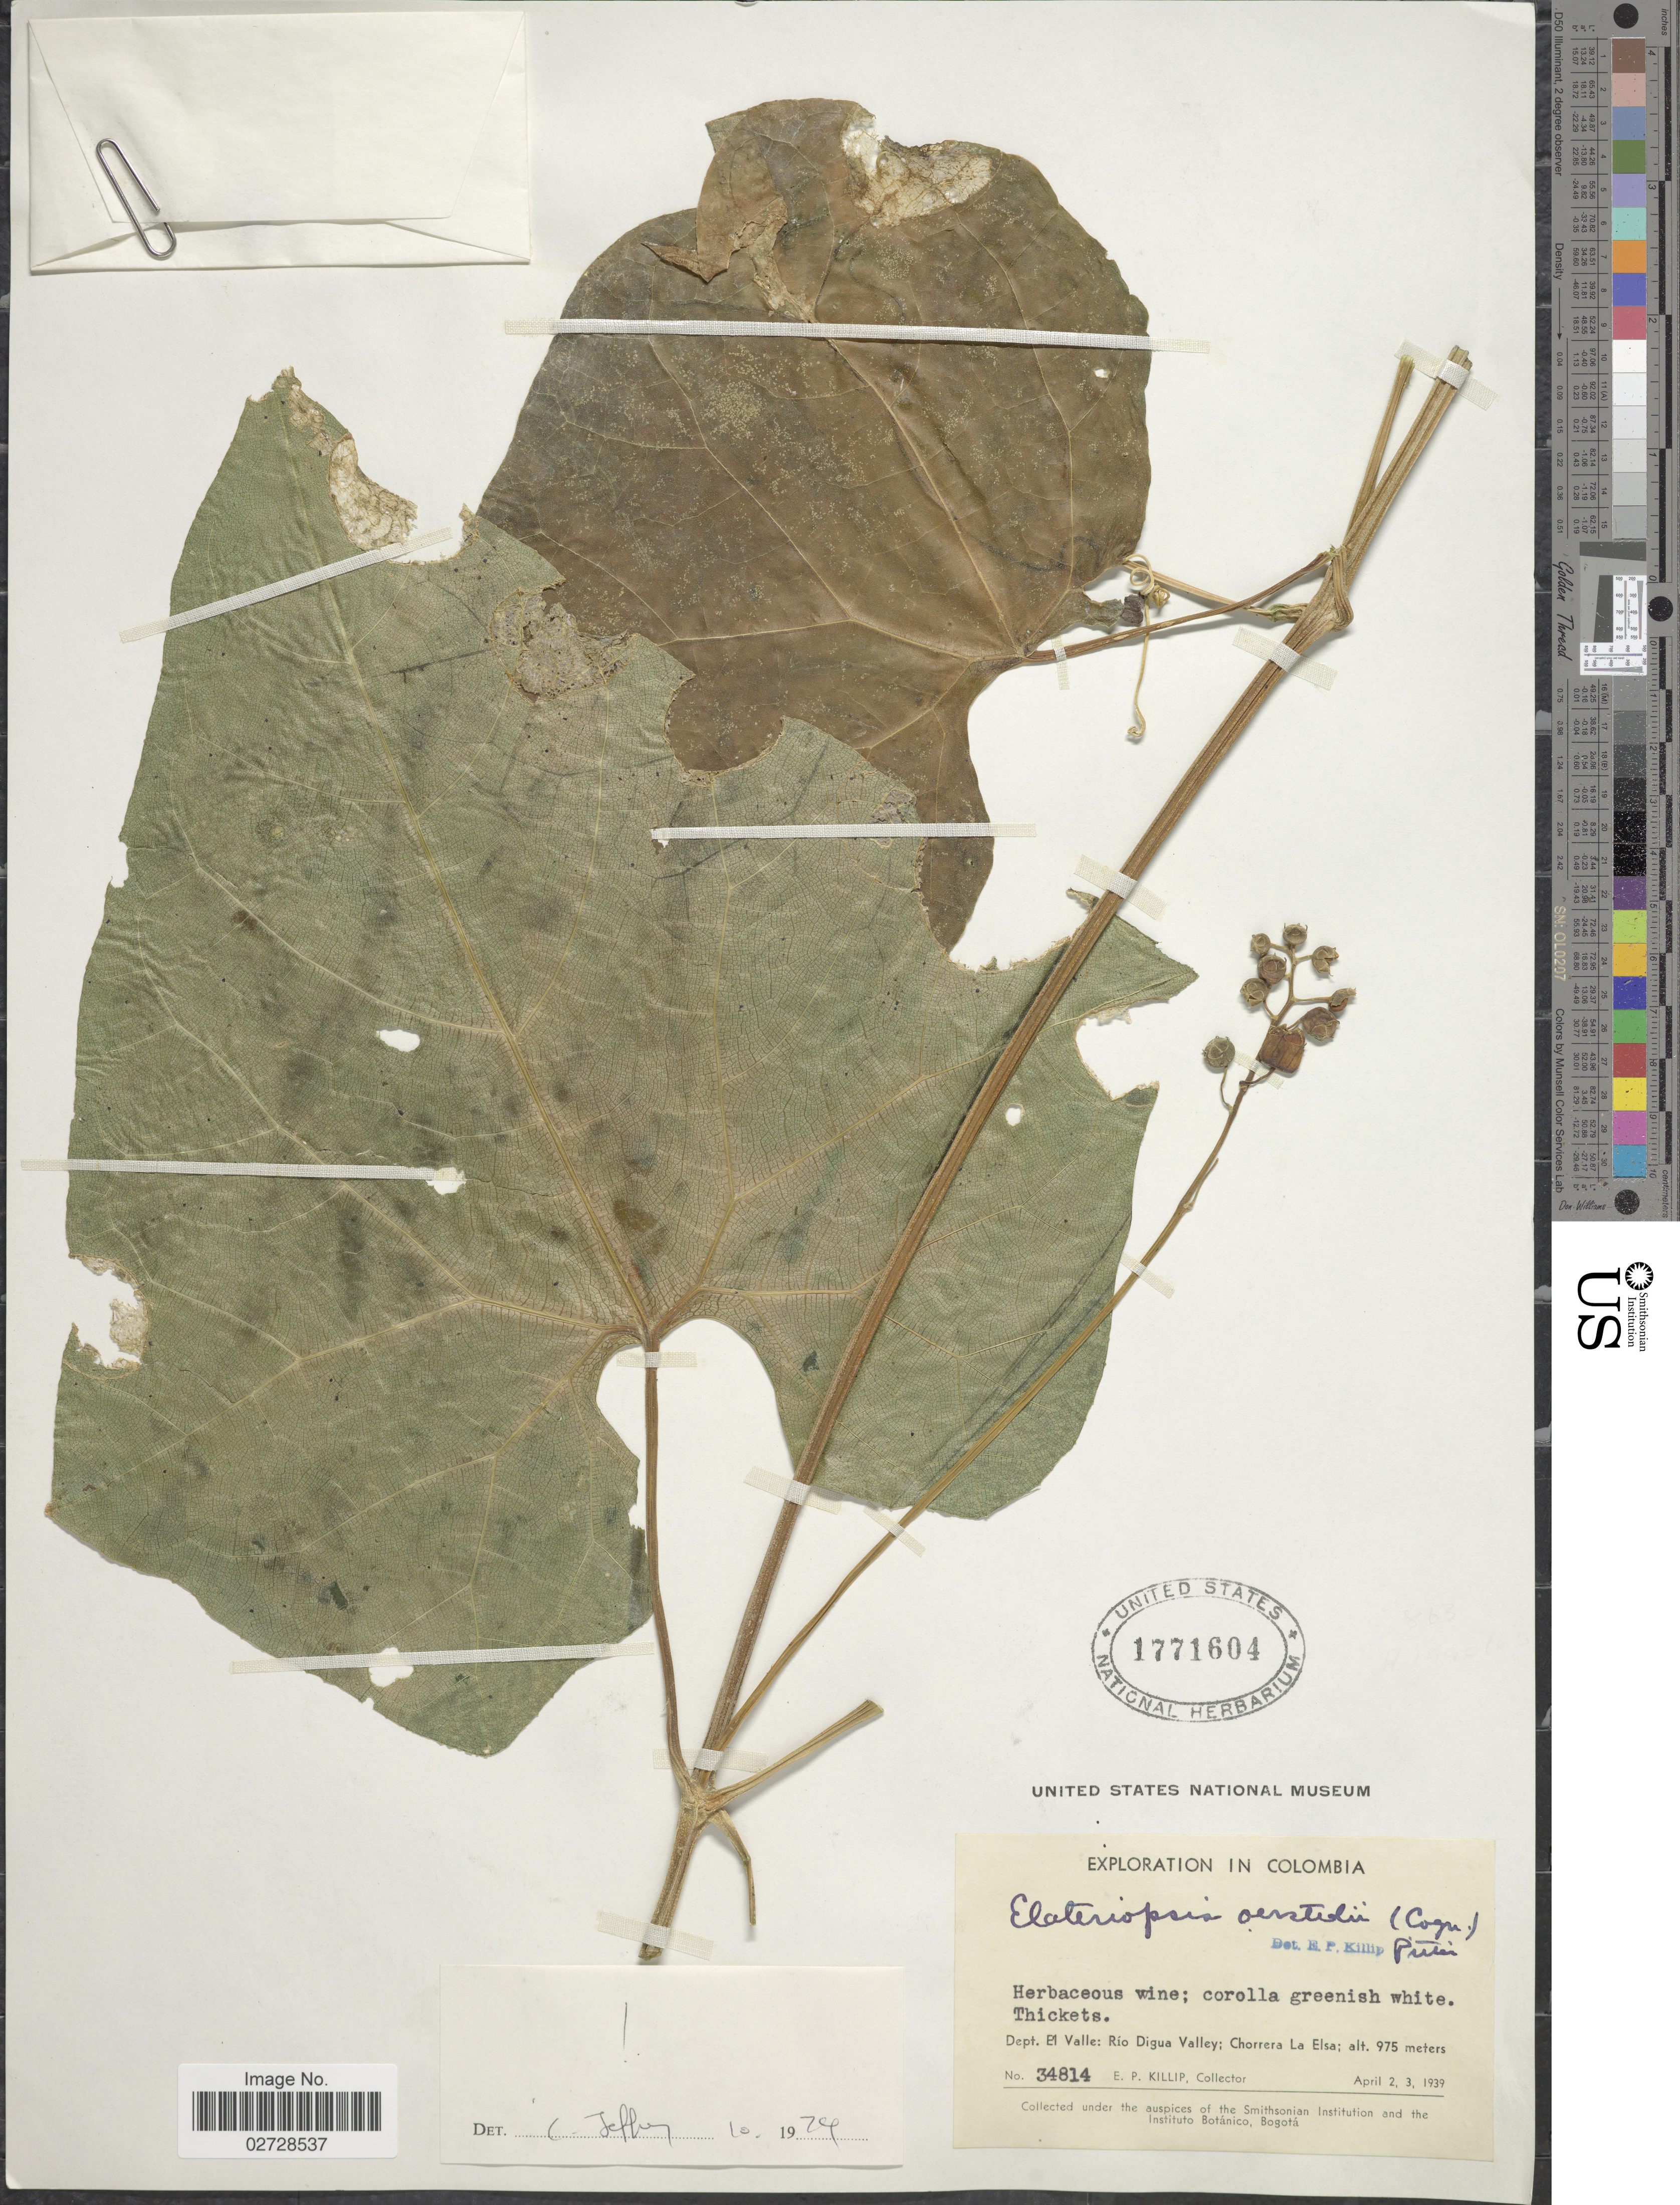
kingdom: Plantae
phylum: Tracheophyta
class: Magnoliopsida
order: Cucurbitales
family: Cucurbitaceae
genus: Hanburia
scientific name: Hanburia oerstedii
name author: (Cogn.) H. Schaef. & S.S. Renner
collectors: E. P. Killip & H. Garcia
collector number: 34814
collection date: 1939-04-02/1939-04-03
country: Colombia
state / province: Valle del Cauca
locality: Dept. El Valle: Rio Digua Valley; Chorrera La Elsa.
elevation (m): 975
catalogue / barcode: US 1771604